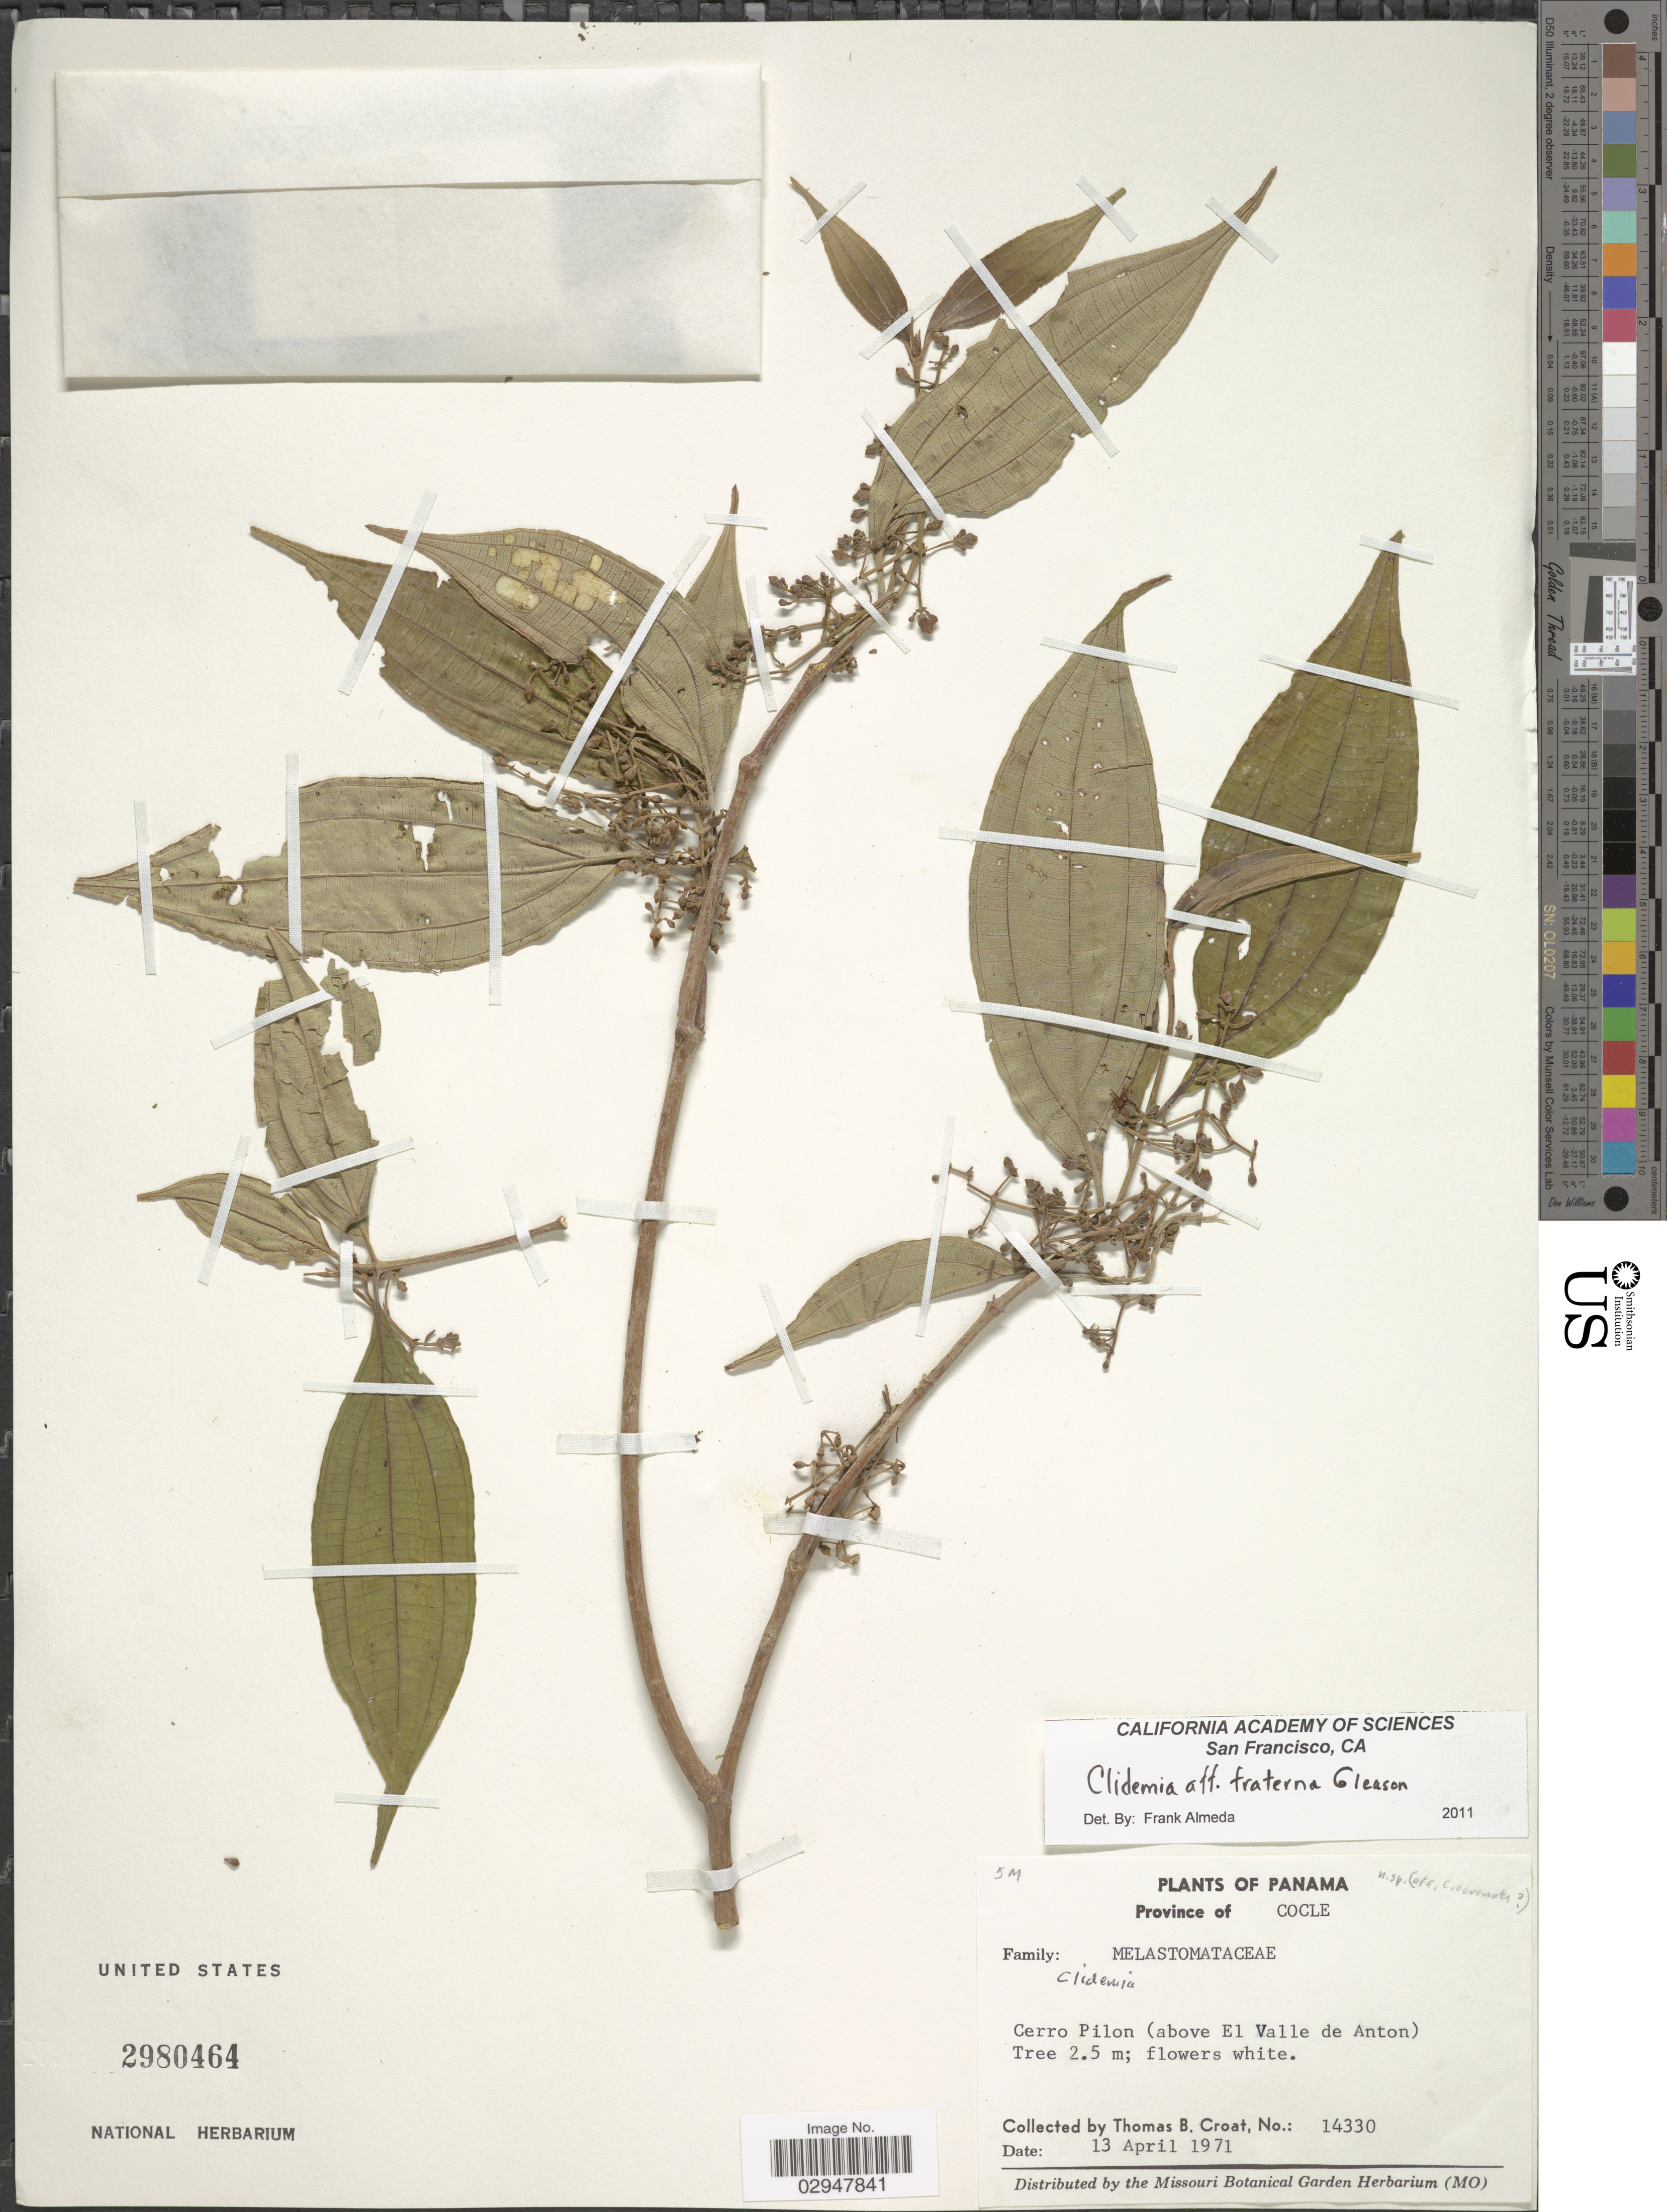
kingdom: Plantae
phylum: Tracheophyta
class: Magnoliopsida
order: Myrtales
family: Melastomataceae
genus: Clidemia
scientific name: Clidemia fraterna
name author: Gleason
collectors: T. B. Croat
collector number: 14330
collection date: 1971-04-13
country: Panama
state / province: Coclé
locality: Cerro Pilon (above El Valle de Anton).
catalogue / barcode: US 2980464